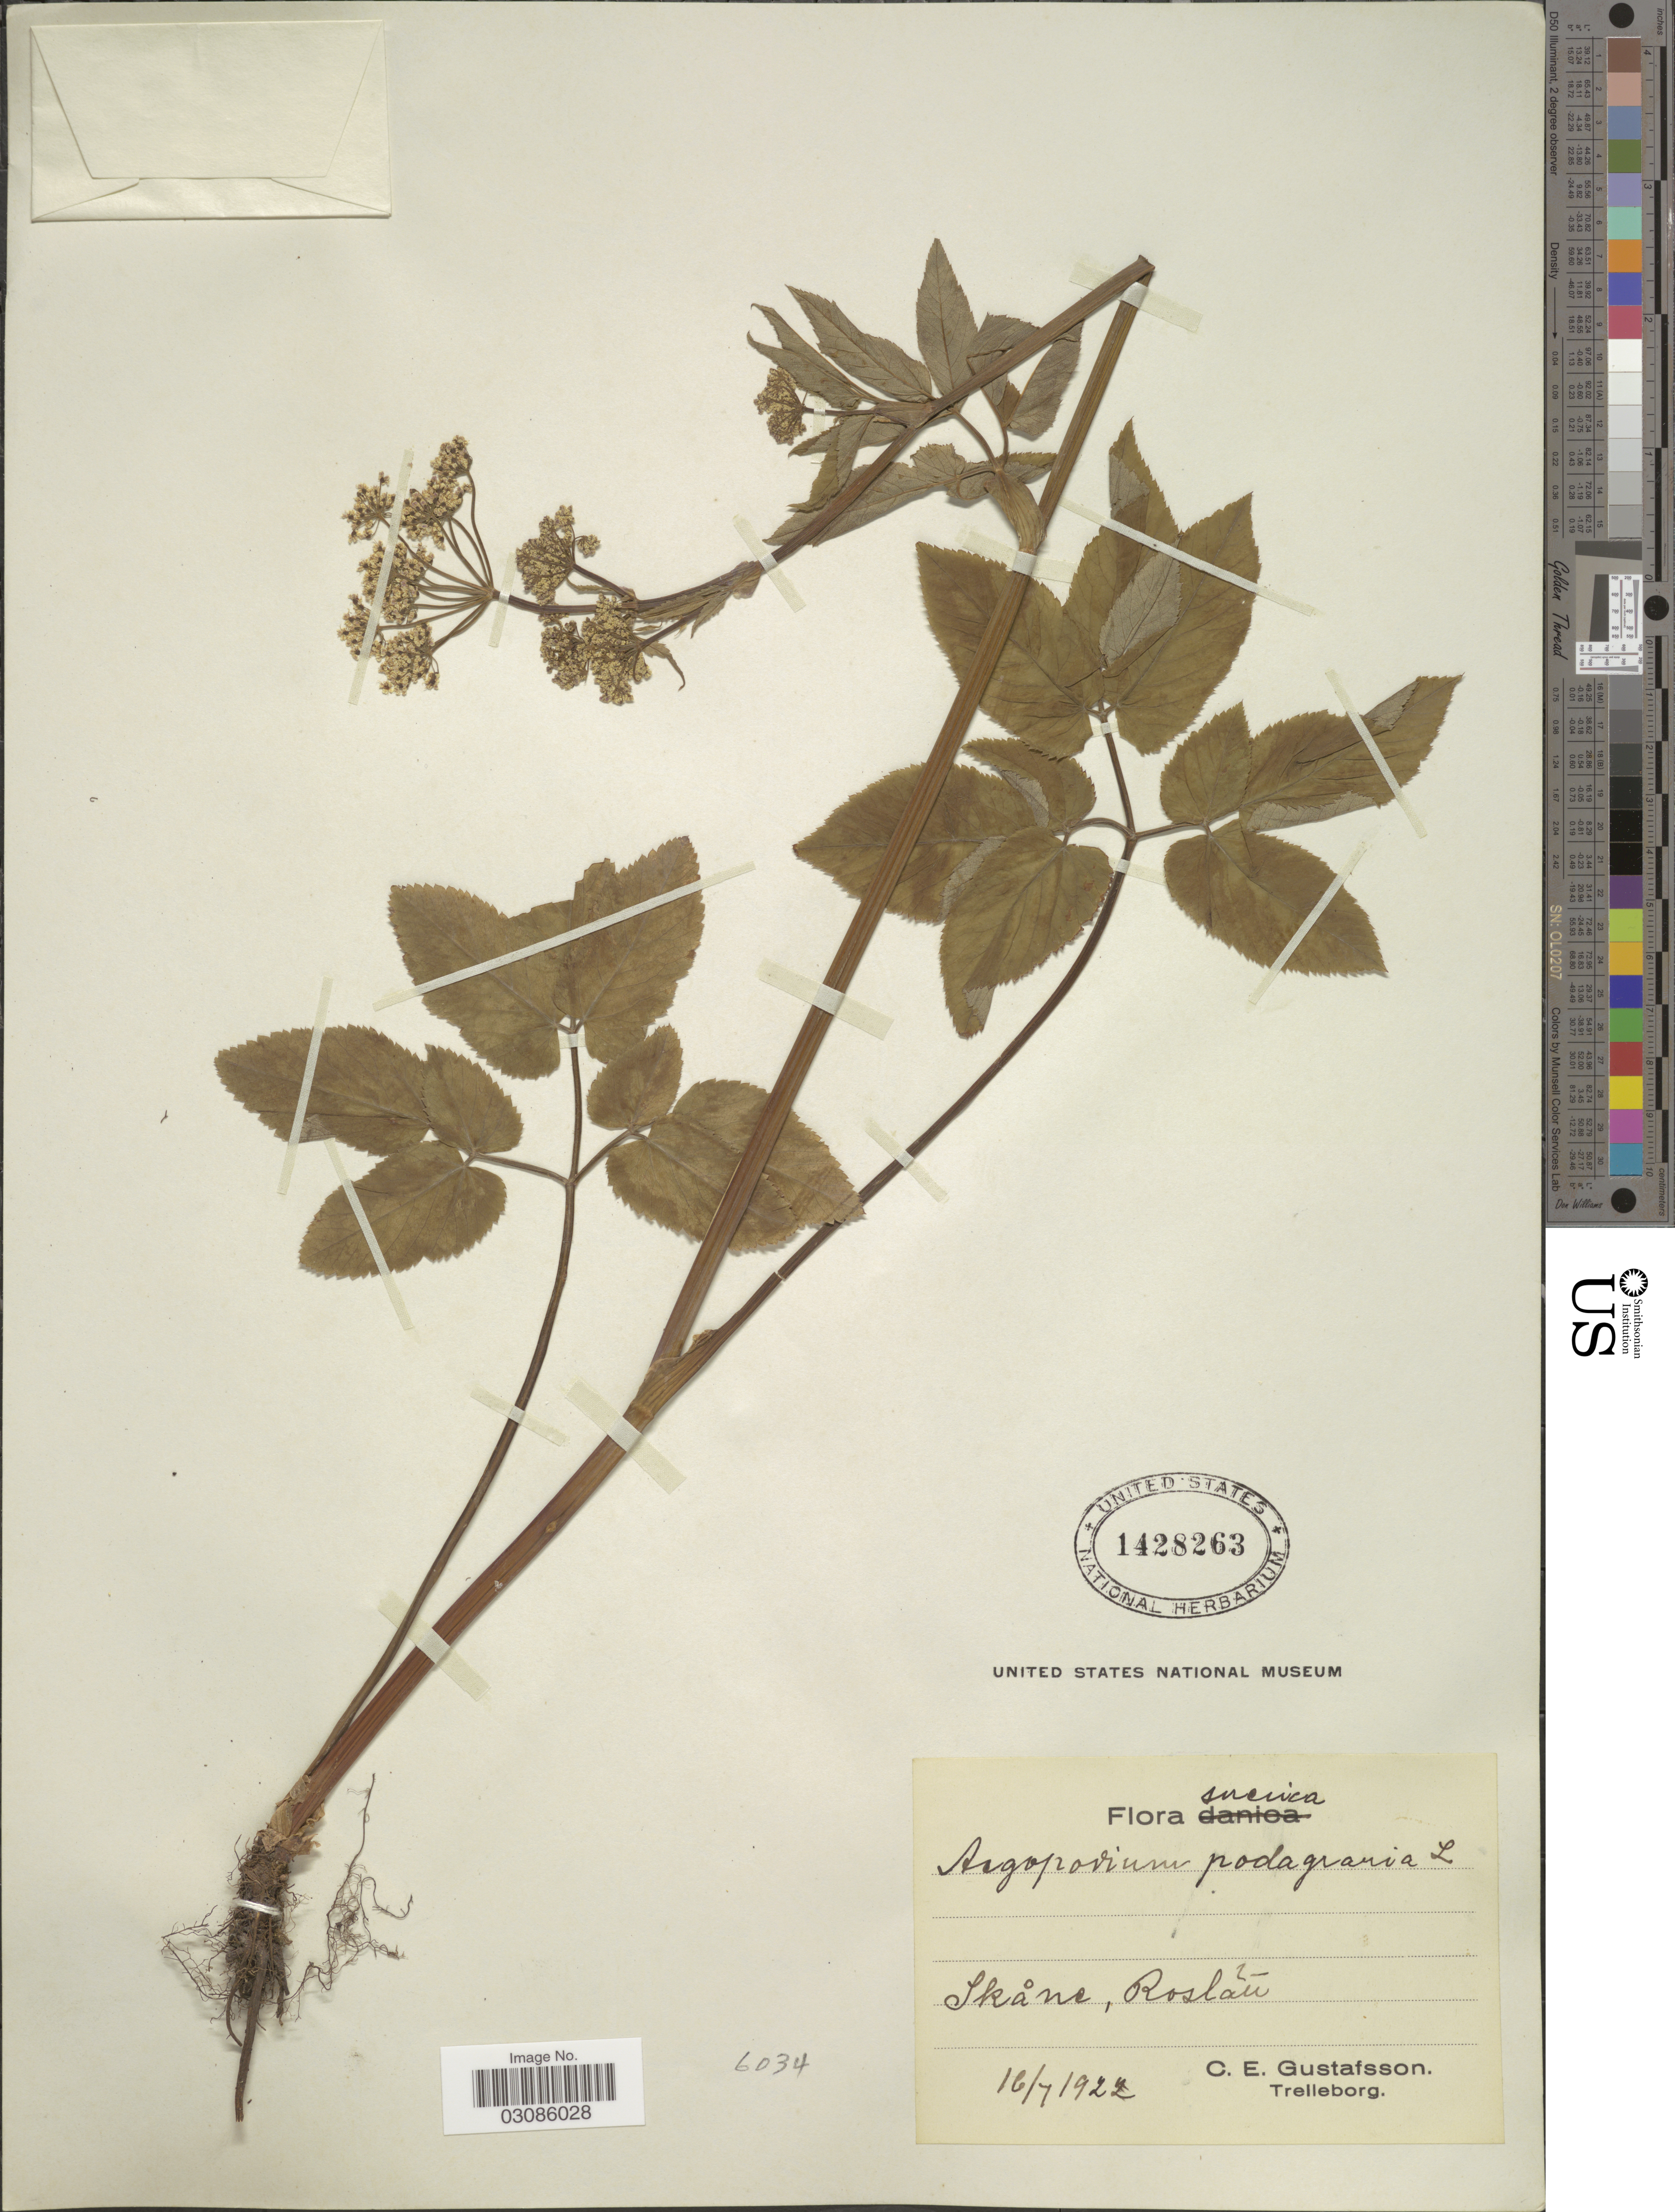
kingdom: Plantae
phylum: Tracheophyta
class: Magnoliopsida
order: Apiales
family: Apiaceae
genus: Aegopodium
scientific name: Aegopodium podagraria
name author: L.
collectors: C. Gustafsson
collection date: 1922-07-16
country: Sweden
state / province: Skåne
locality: Suecica, Skane, Roslau.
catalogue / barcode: US 1428263